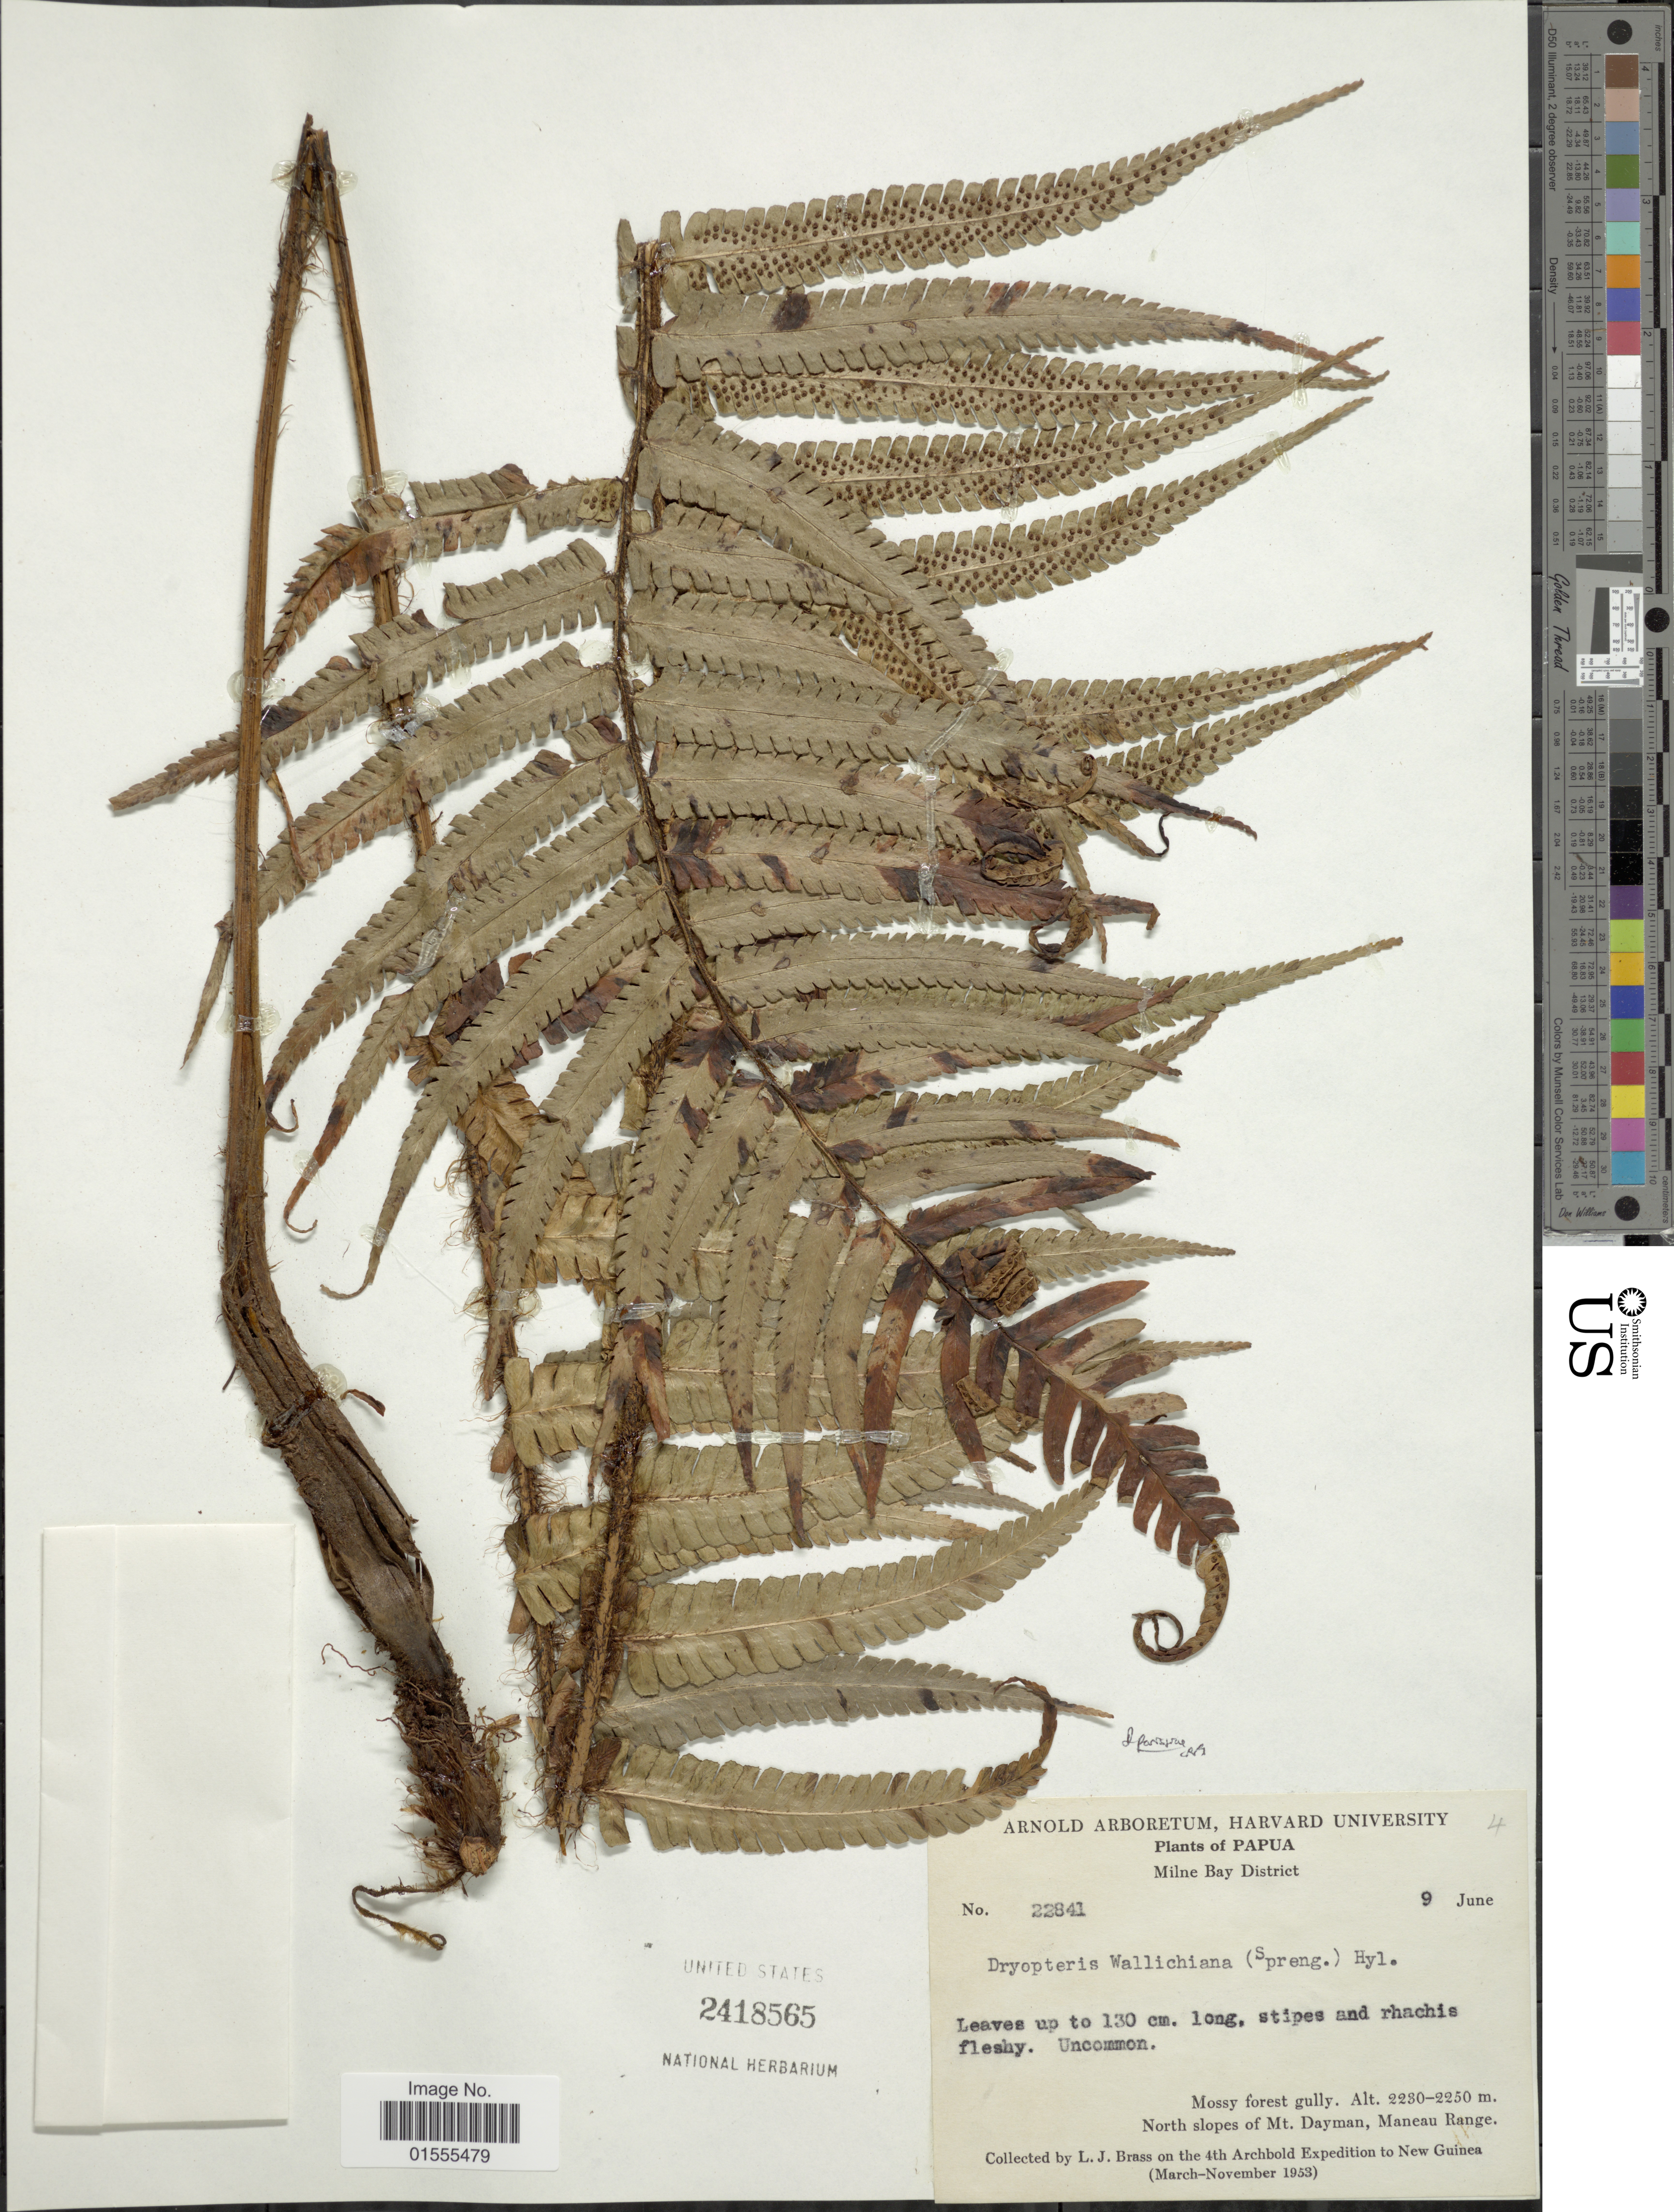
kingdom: Plantae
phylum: Tracheophyta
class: Polypodiopsida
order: Polypodiales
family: Dryopteridaceae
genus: Dryopteris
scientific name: Dryopteris wallichiana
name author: (Spreng.) Hyl.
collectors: L. J. Brass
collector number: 22841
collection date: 1953-06-09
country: Papua New Guinea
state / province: Milne Bay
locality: Milne Bay District, Mossy forest gully. North slopes of Mt. Dayman, Maneau Range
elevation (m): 2230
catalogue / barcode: US 2418565